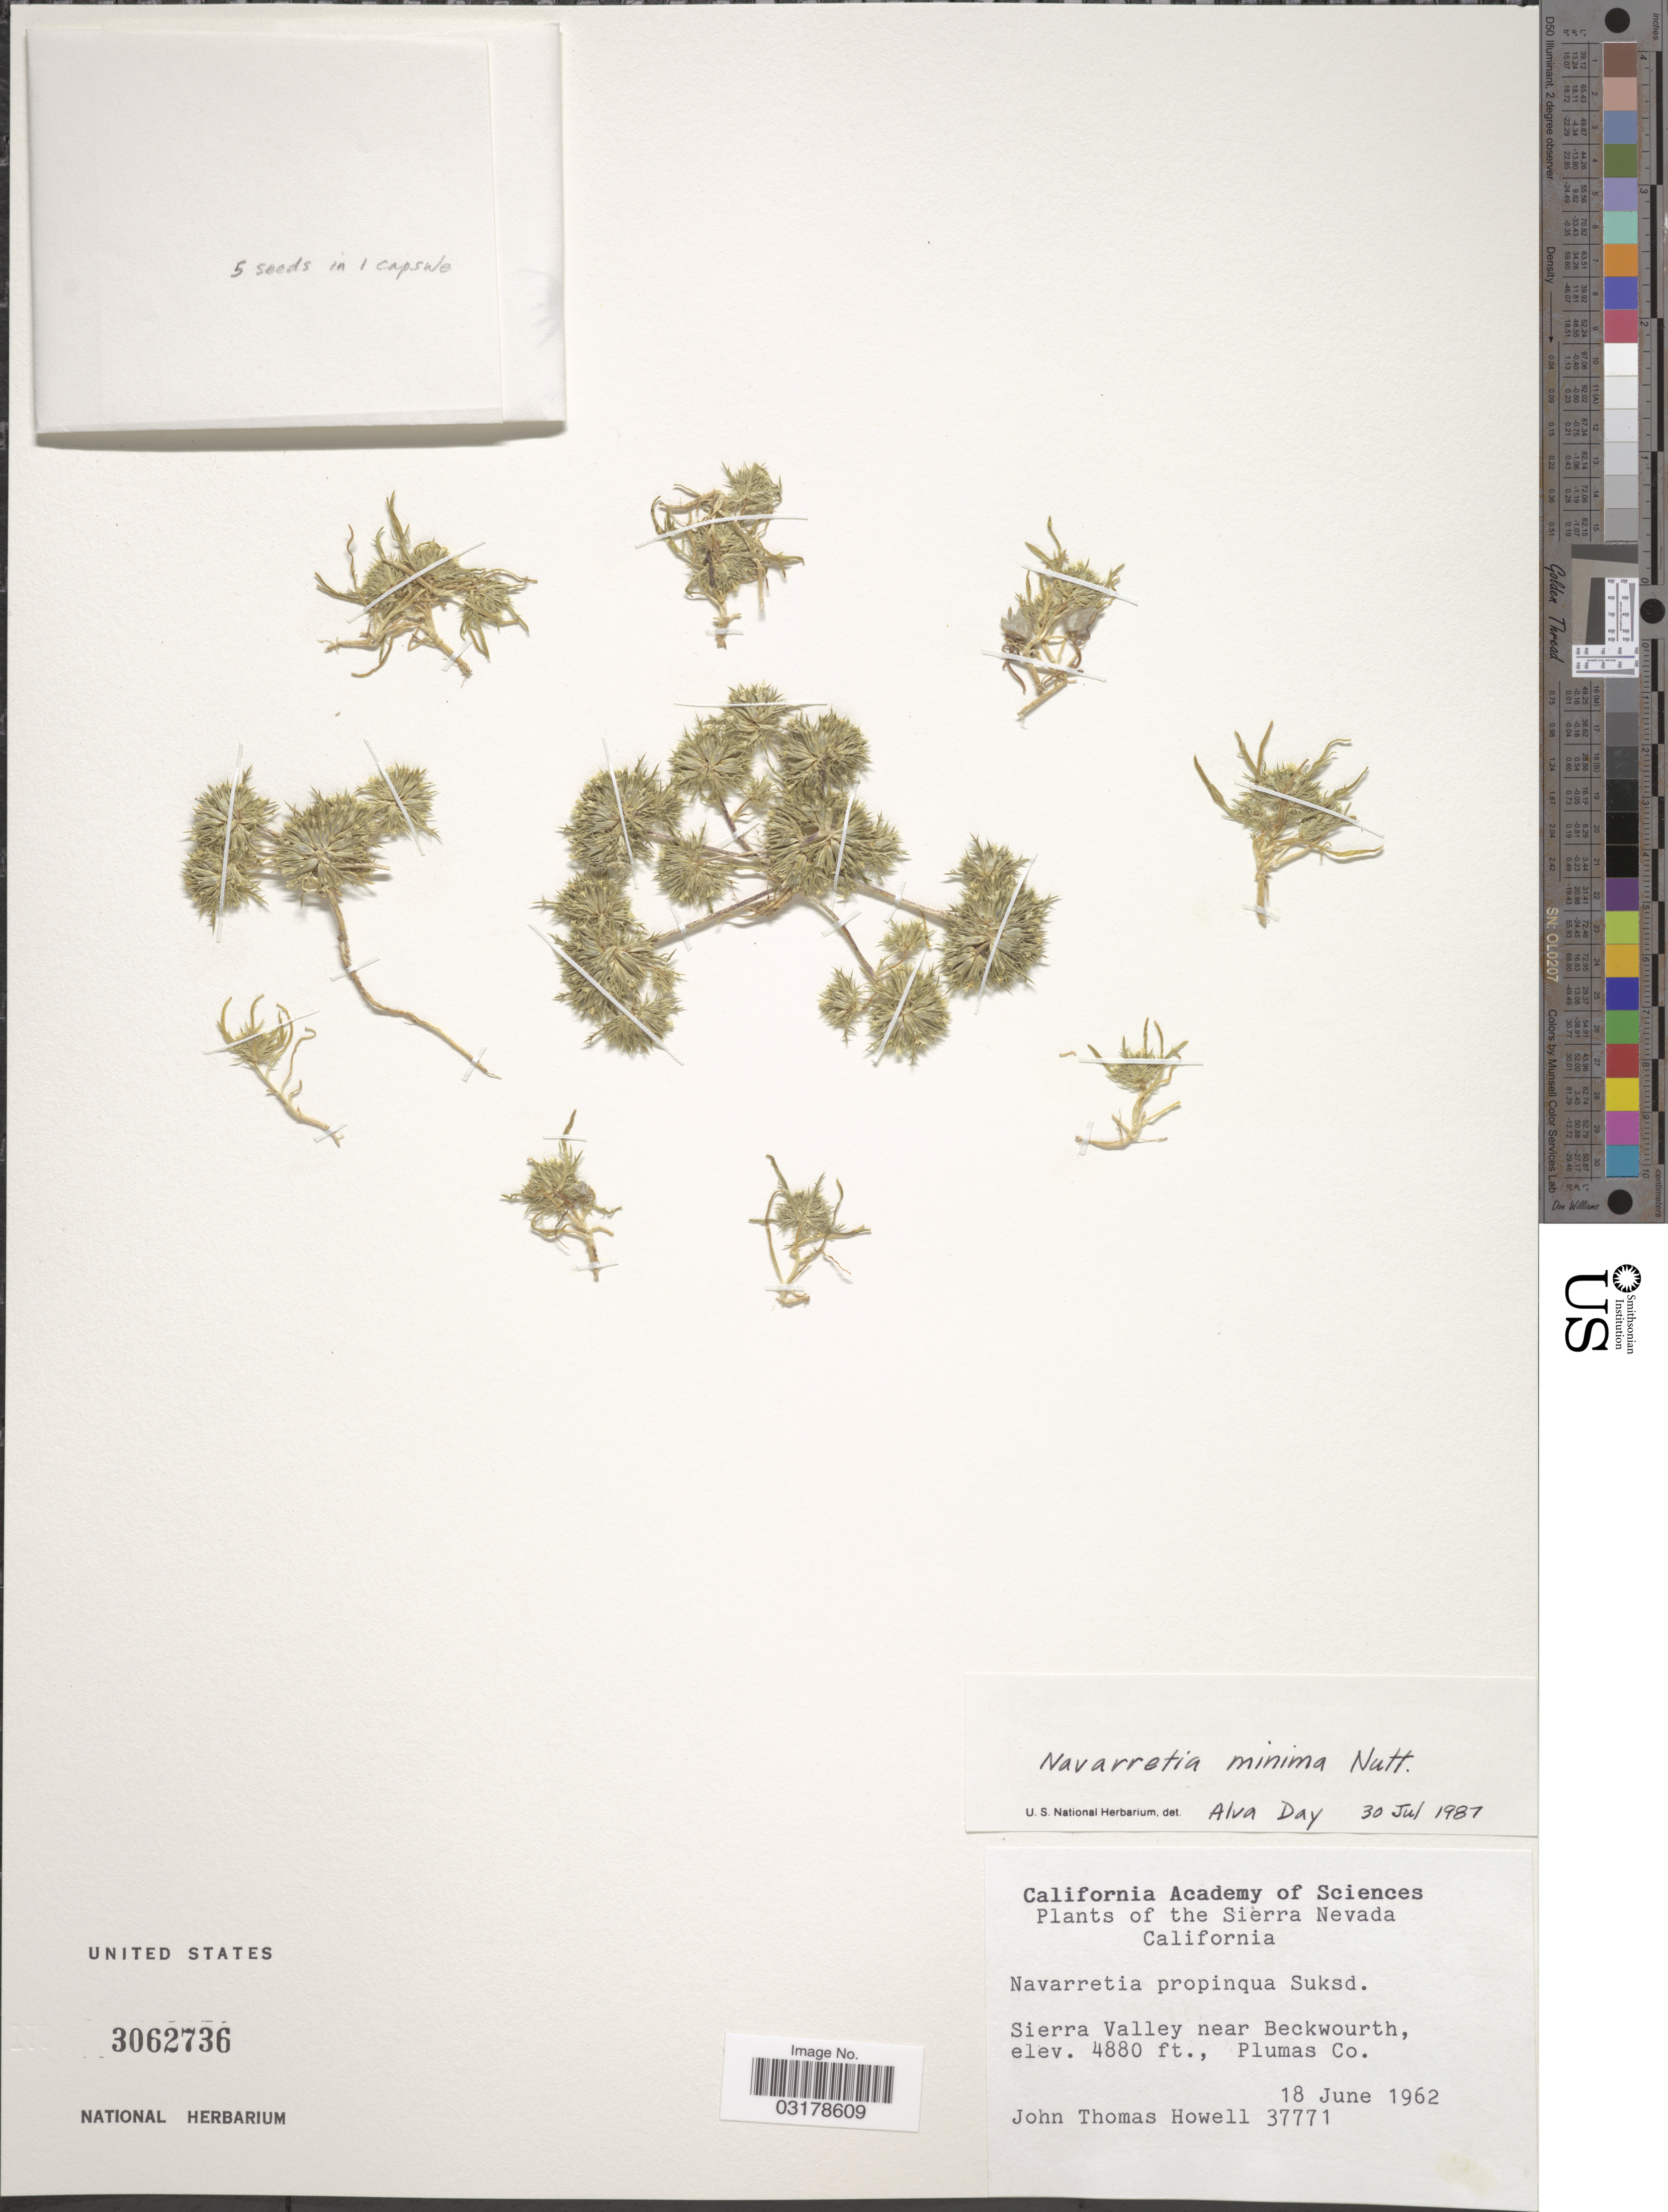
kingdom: Plantae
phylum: Tracheophyta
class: Magnoliopsida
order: Ericales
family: Polemoniaceae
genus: Navarretia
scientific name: Navarretia leucocephala subsp. minima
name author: (Nutt.) A.G. Day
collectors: J. T. Howell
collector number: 37771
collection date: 1962-06-18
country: United States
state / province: California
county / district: Plumas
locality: The Sierra Nevada. Sierra Valley near Beckwourth, Plumas Co.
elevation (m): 1487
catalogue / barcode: US 3062736